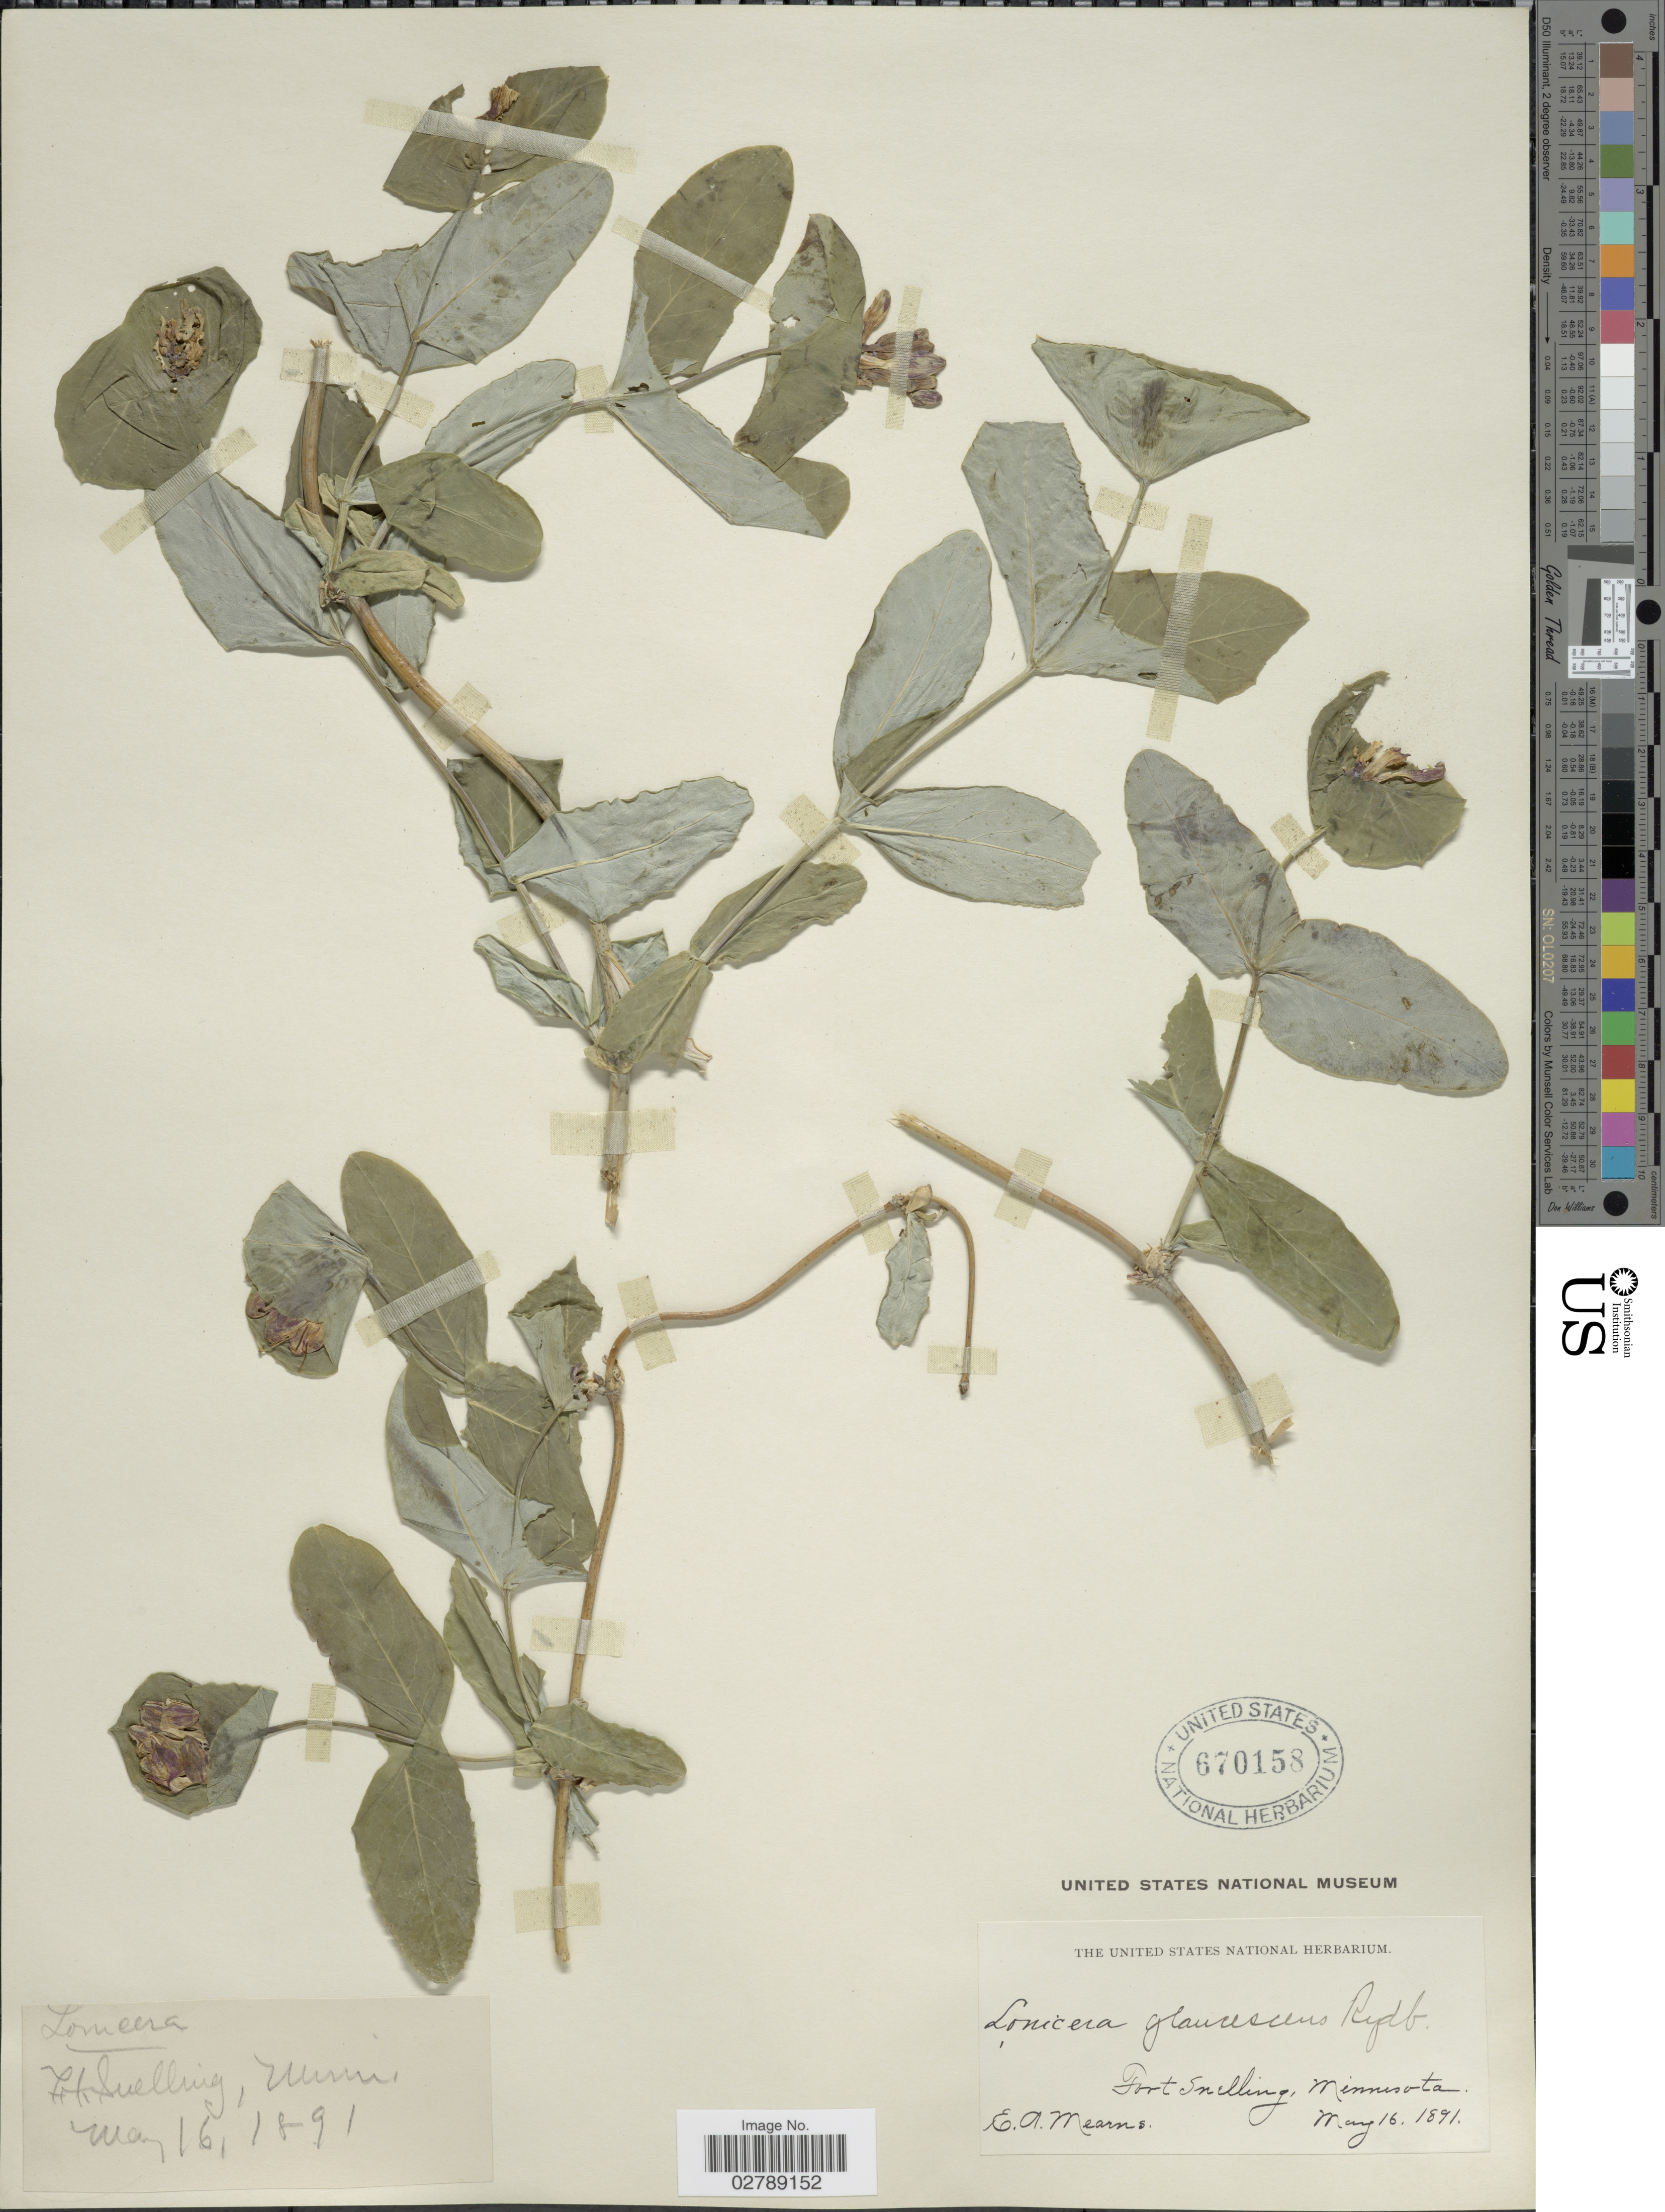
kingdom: Plantae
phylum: Tracheophyta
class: Magnoliopsida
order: Dipsacales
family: Caprifoliaceae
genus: Lonicera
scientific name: Lonicera dioica var. glaucescens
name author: (Rydb.) Butters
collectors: E. A. Mearns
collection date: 1891-05-16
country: United States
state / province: Minnesota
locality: Fort Snelling, Minn.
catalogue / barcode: US 670158